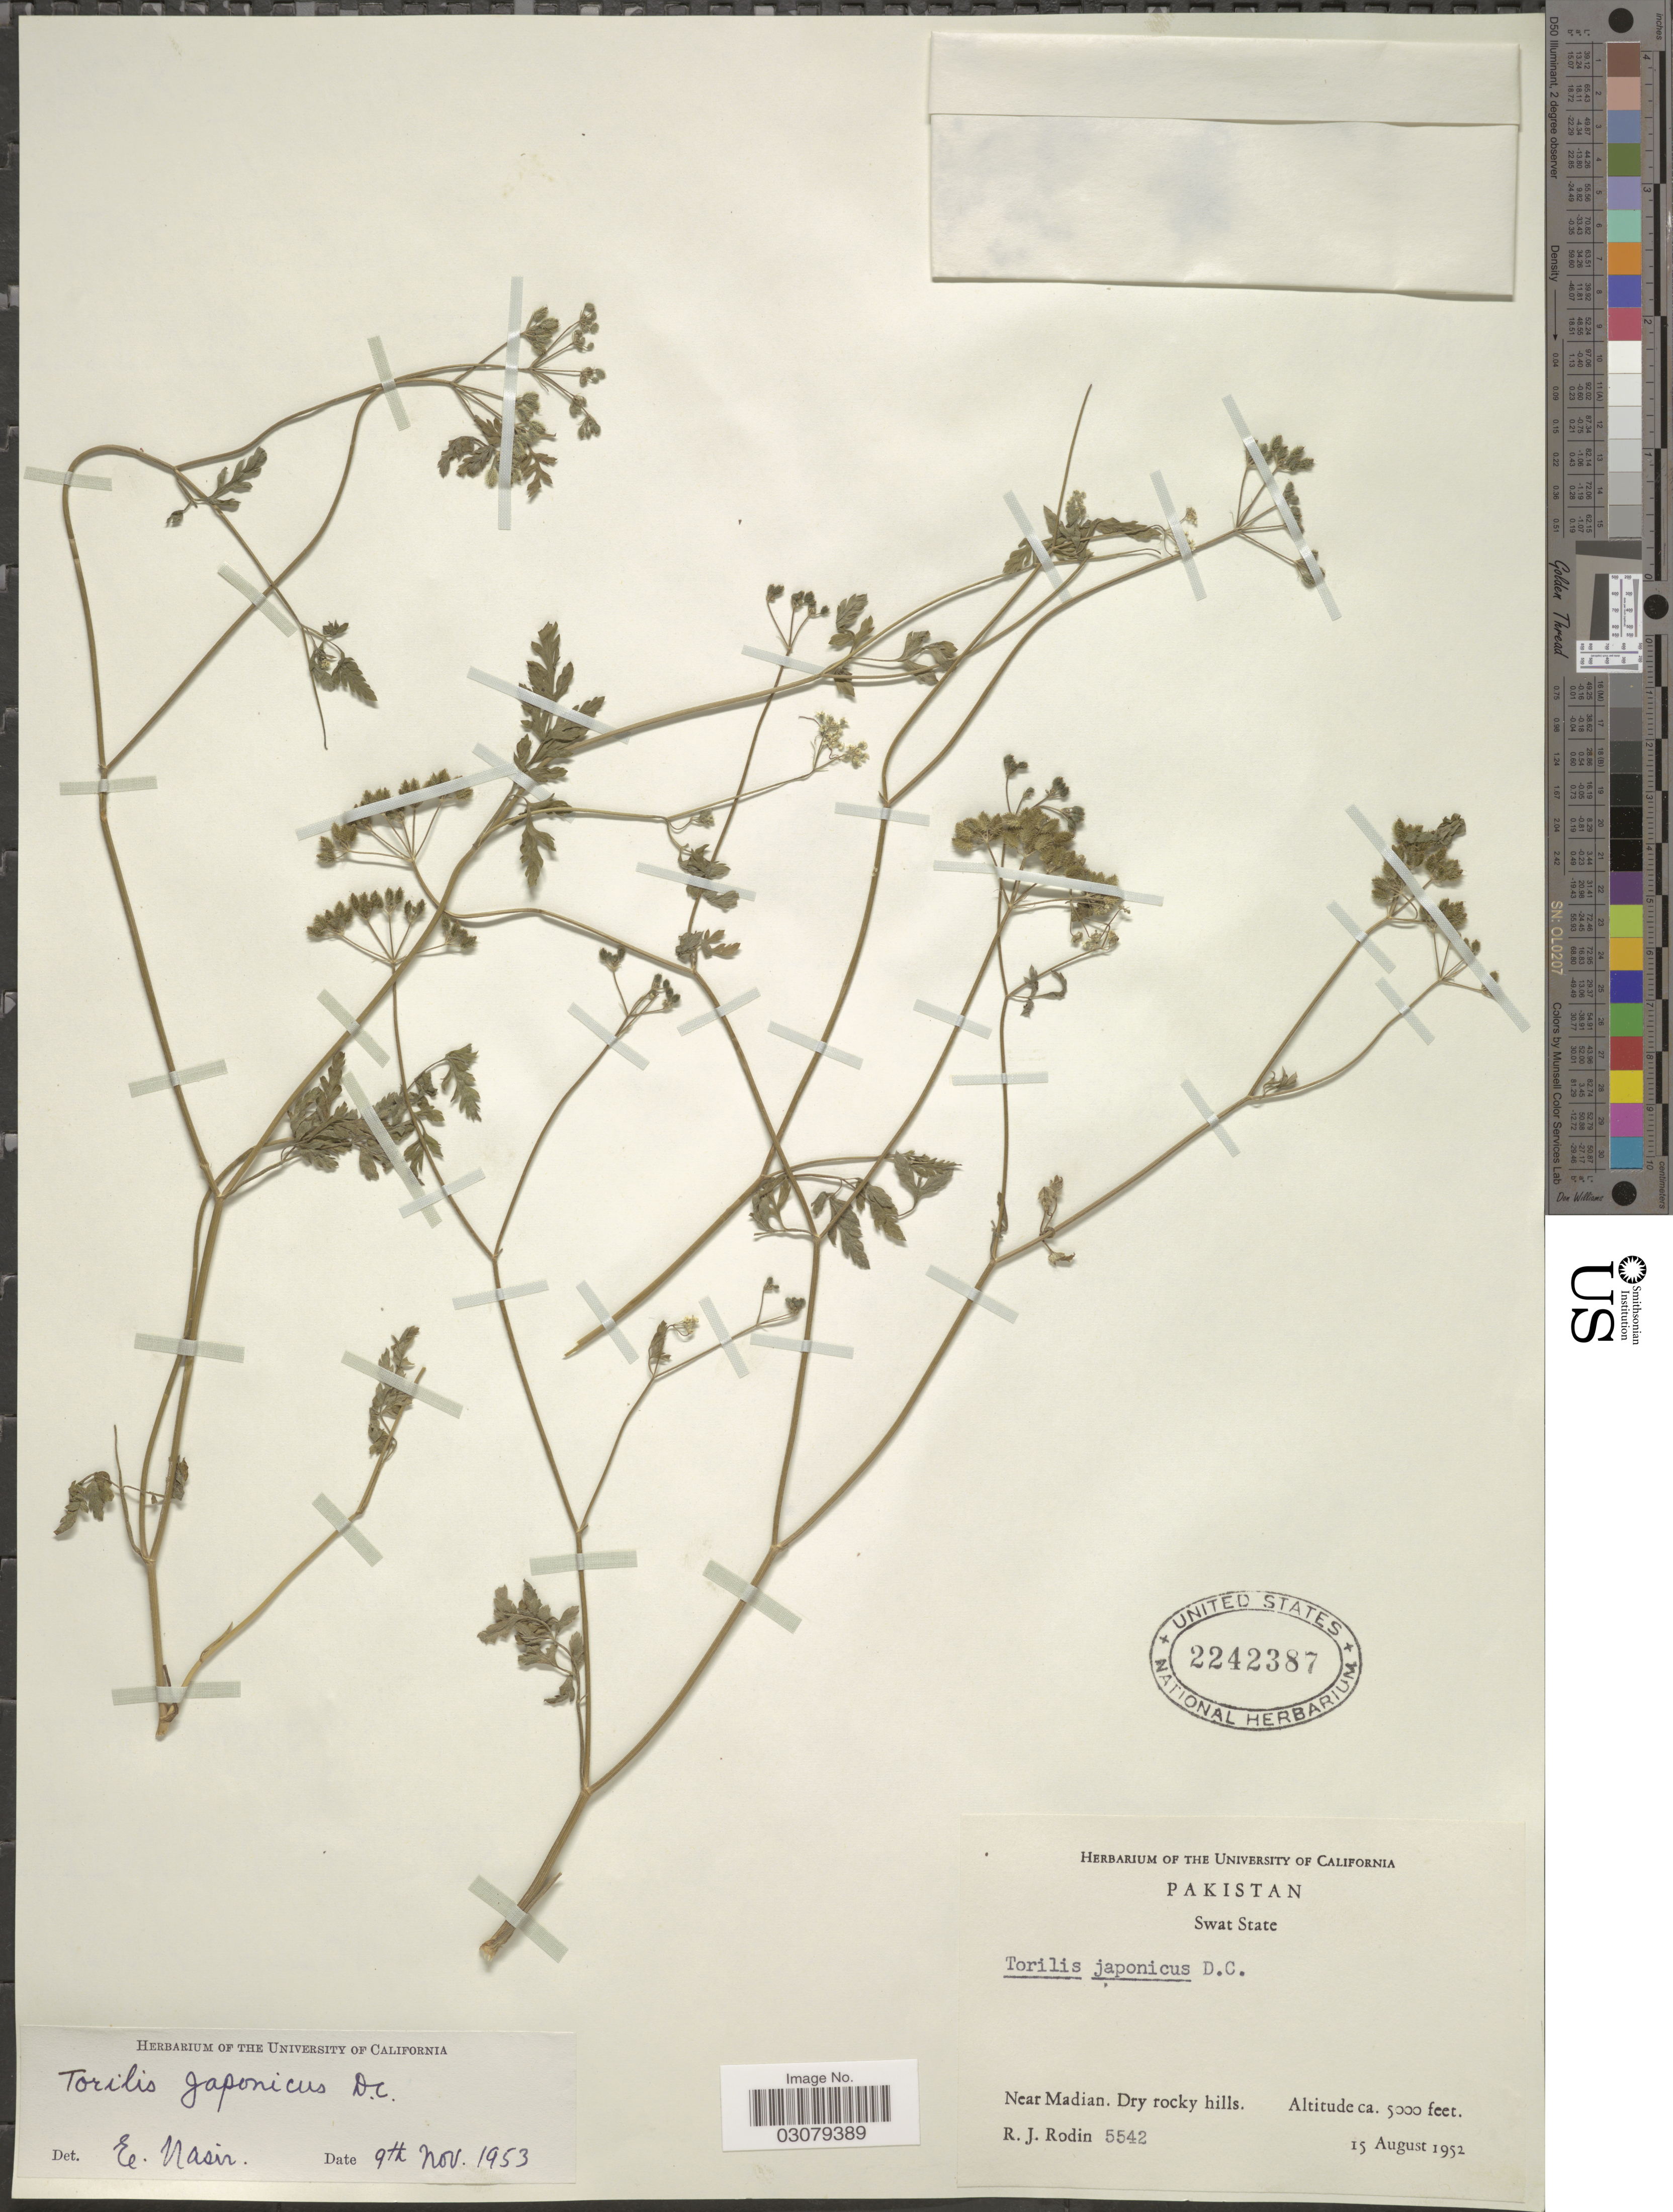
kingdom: Plantae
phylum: Tracheophyta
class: Magnoliopsida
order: Apiales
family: Apiaceae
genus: Torilis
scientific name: Torilis japonica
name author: (Houtt.) DC.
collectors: R. J. Rodin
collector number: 5542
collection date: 1952-08-15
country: Pakistan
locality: Swat State. Near Madian.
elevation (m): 1524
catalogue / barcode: US 2242387